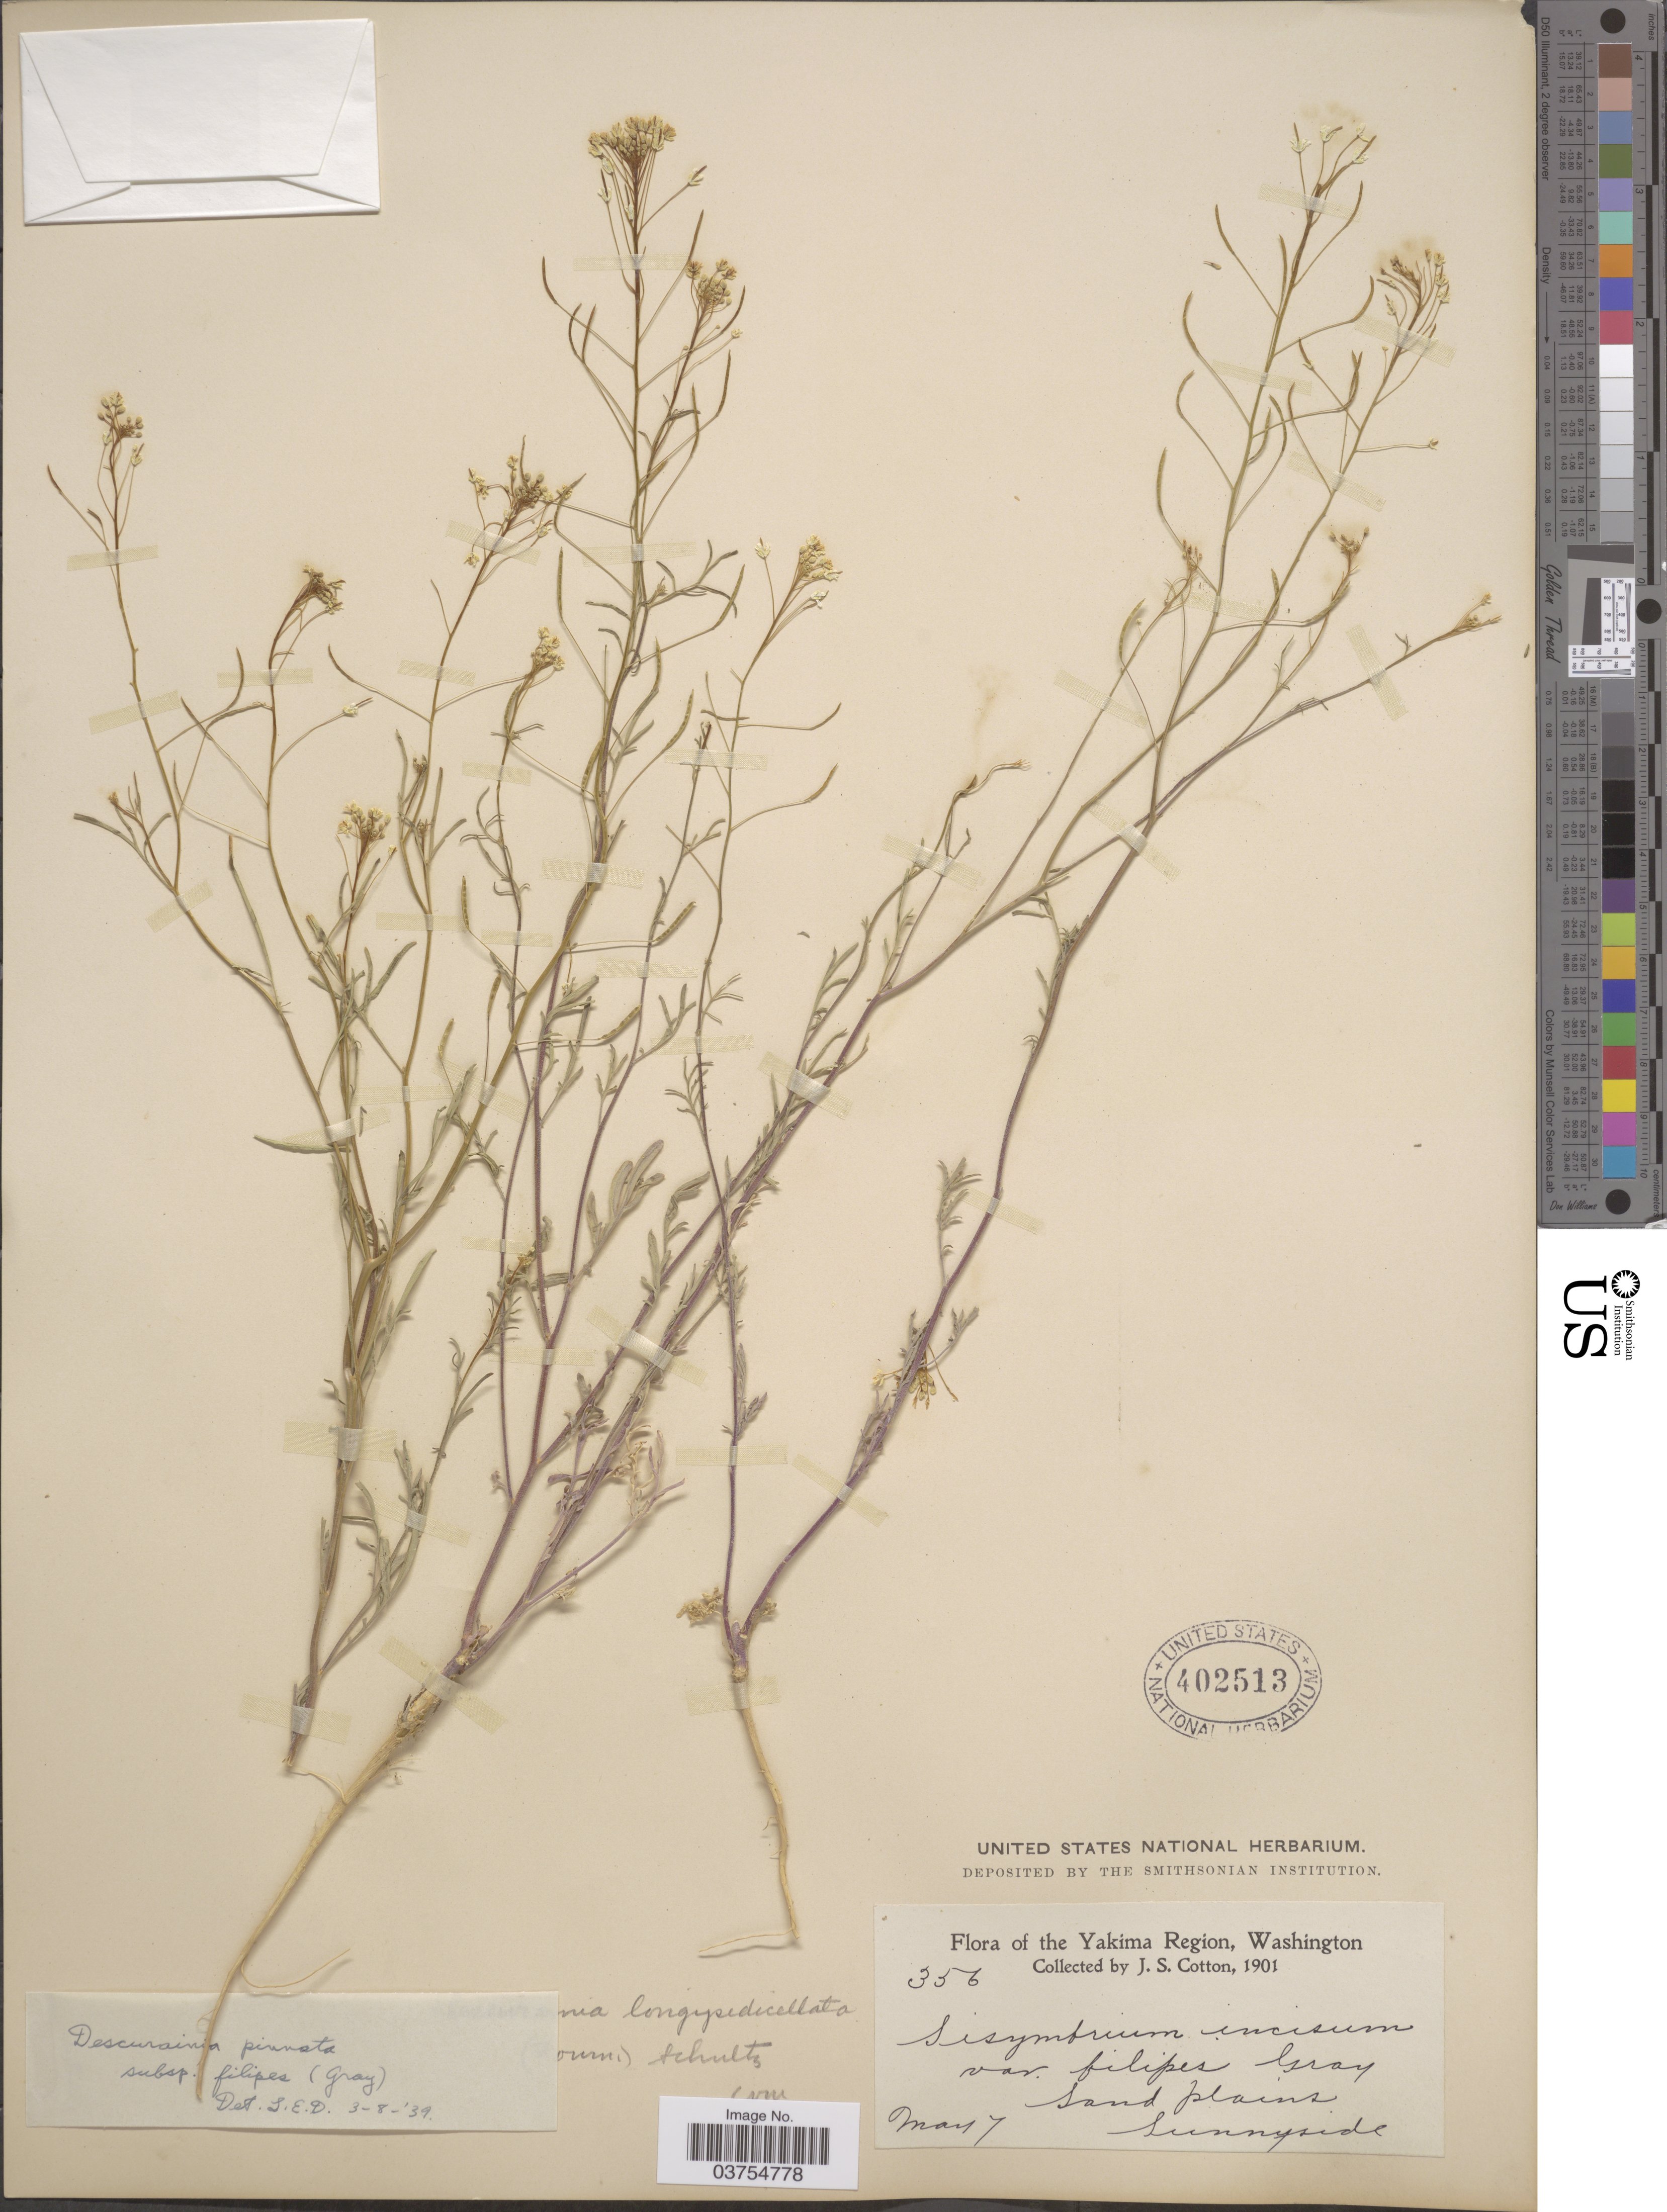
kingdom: Plantae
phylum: Tracheophyta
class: Magnoliopsida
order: Brassicales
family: Brassicaceae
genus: Descurainia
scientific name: Descurainia pinnata subsp. filipes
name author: (A. Gray) Detling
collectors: J. S. Cotton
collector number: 356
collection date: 1901-05-07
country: United States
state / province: Washington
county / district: Yakima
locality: The Yakima Region. Sand plains Sunnyside.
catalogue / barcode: US 402513